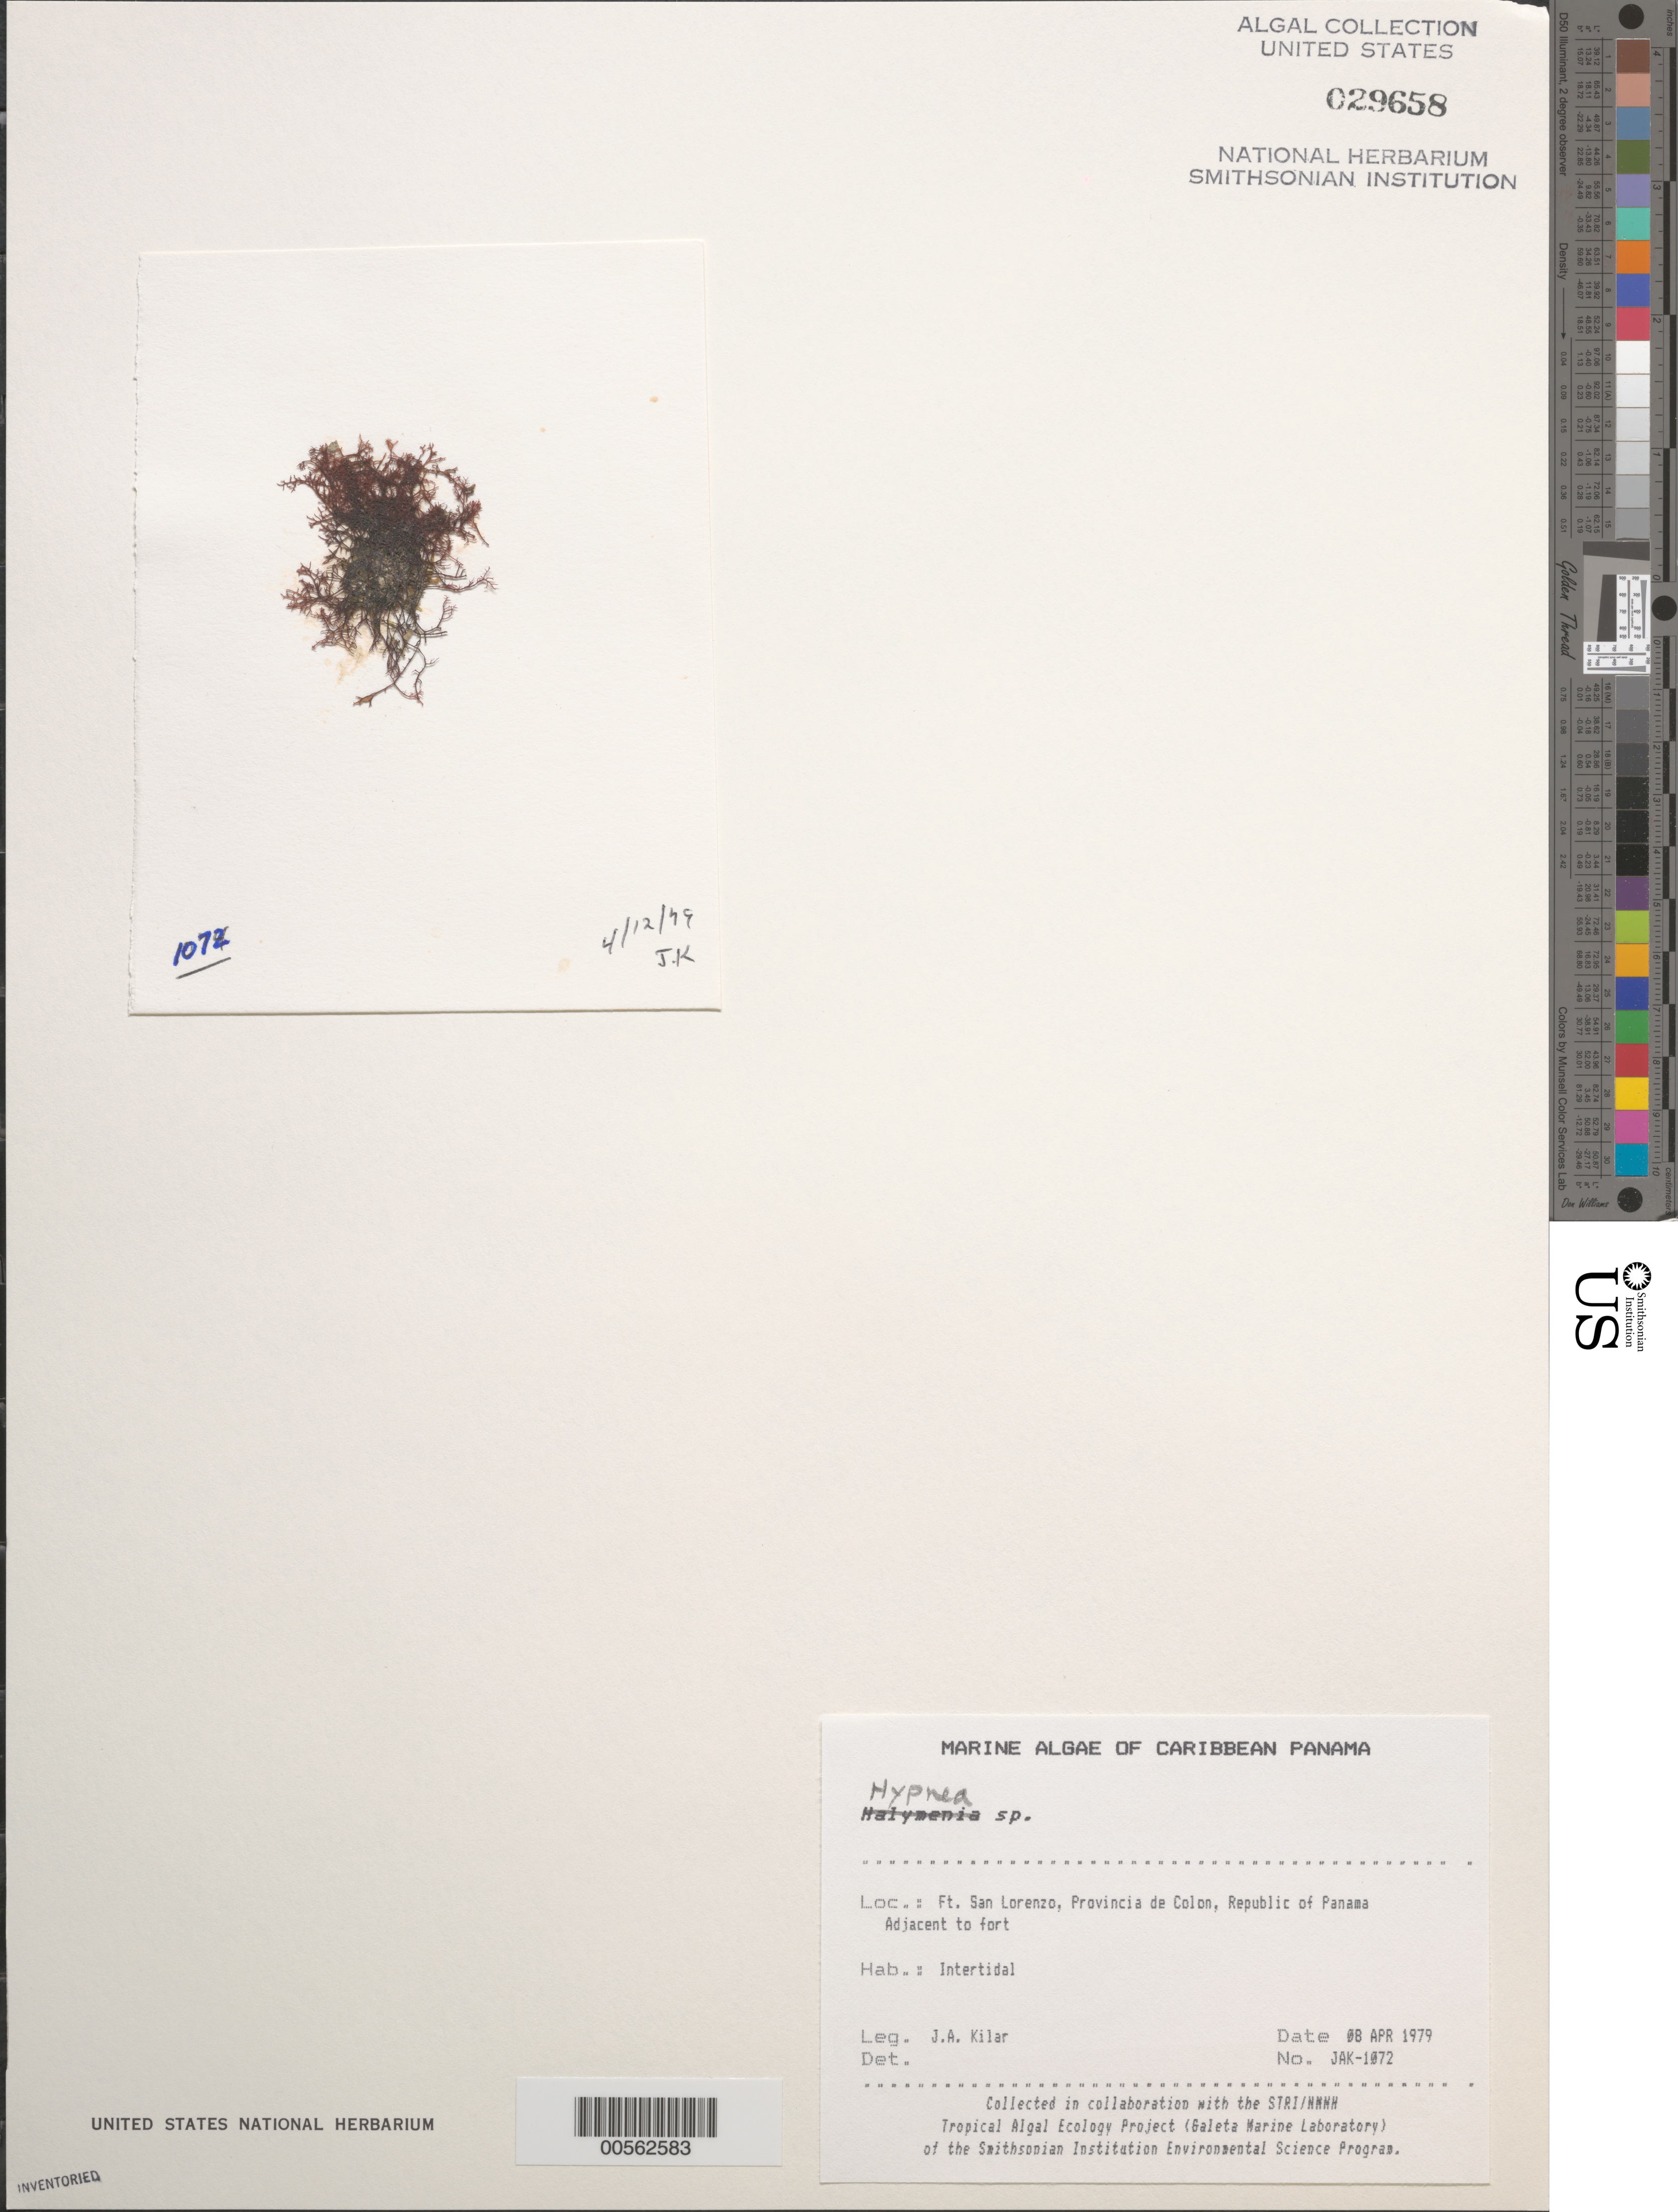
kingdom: Plantae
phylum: Rhodophyta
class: Florideophyceae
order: Gigartinales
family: Cystocloniaceae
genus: Hypnea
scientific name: Hypnea sp.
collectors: J. A. Kilar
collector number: JAK-1072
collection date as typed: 08 Apr 1979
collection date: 1979-04-08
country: Panama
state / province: Colón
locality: Fort San Lorenzo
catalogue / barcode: US 29658